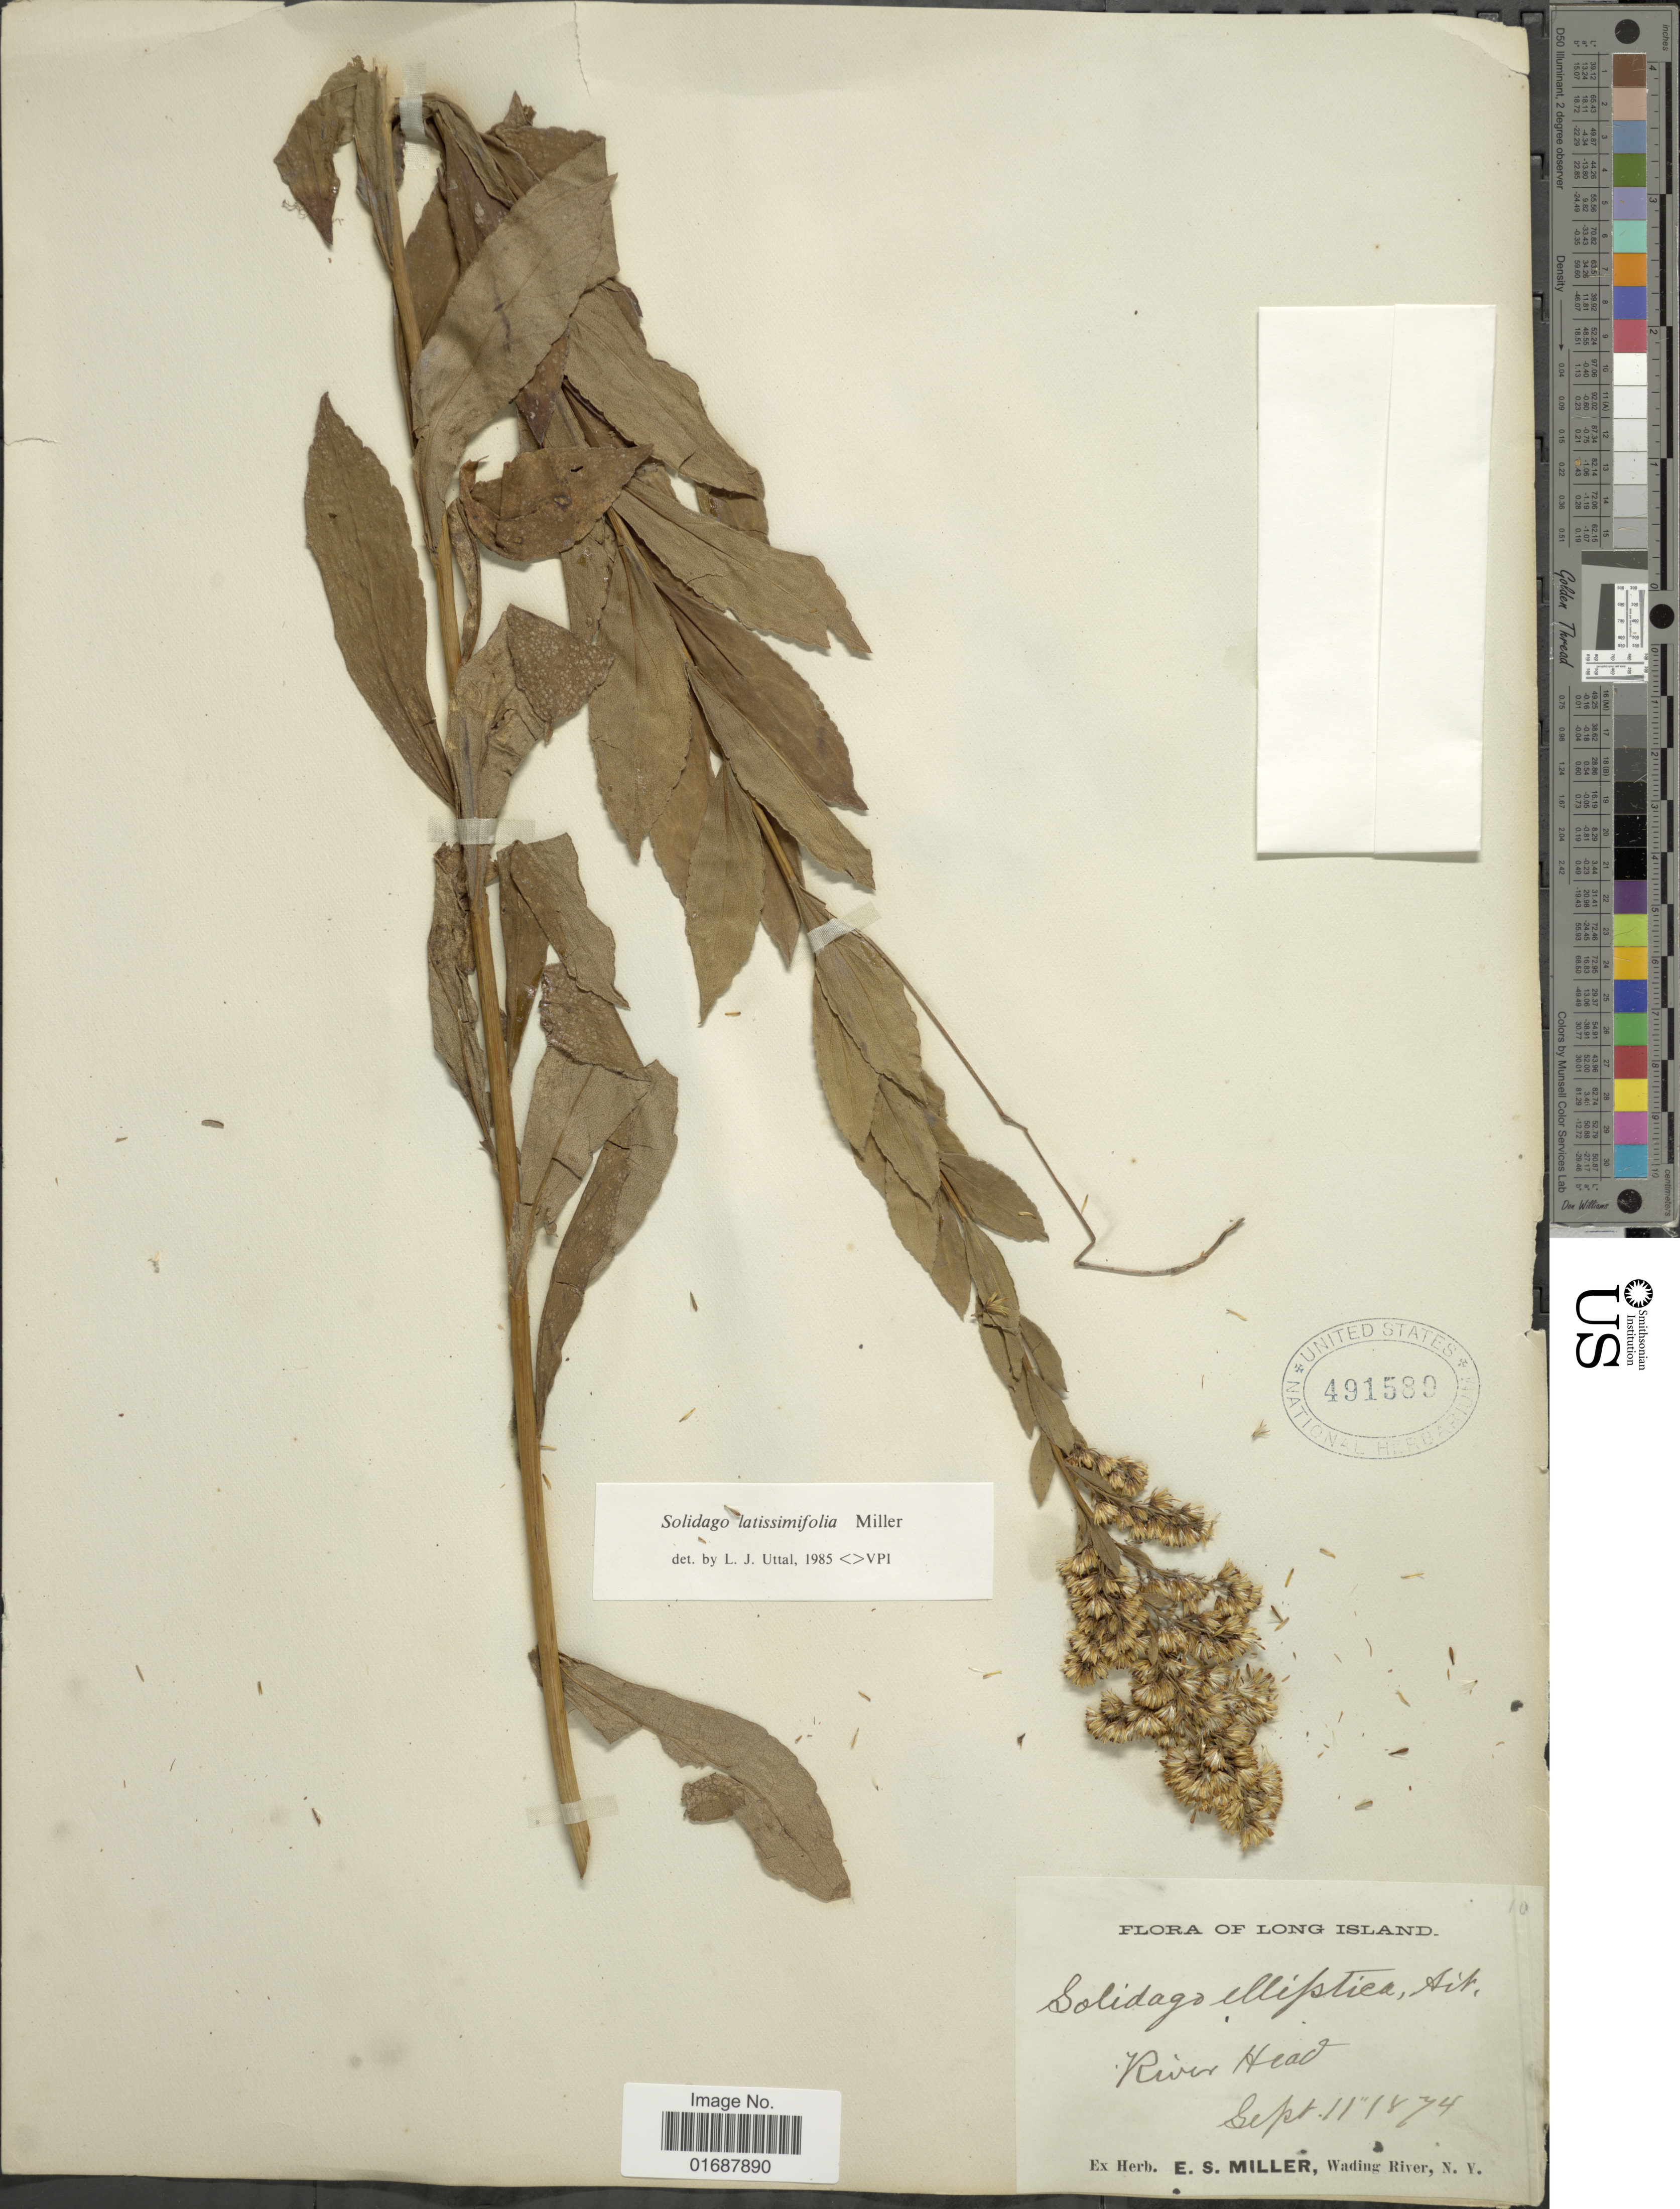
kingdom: Plantae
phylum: Tracheophyta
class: Magnoliopsida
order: Asterales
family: Asteraceae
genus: Solidago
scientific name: Solidago latissimifolia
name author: Mill.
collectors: E. S. Miller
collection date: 1874-09-11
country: United States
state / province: New York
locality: River Head.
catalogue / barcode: US 491589